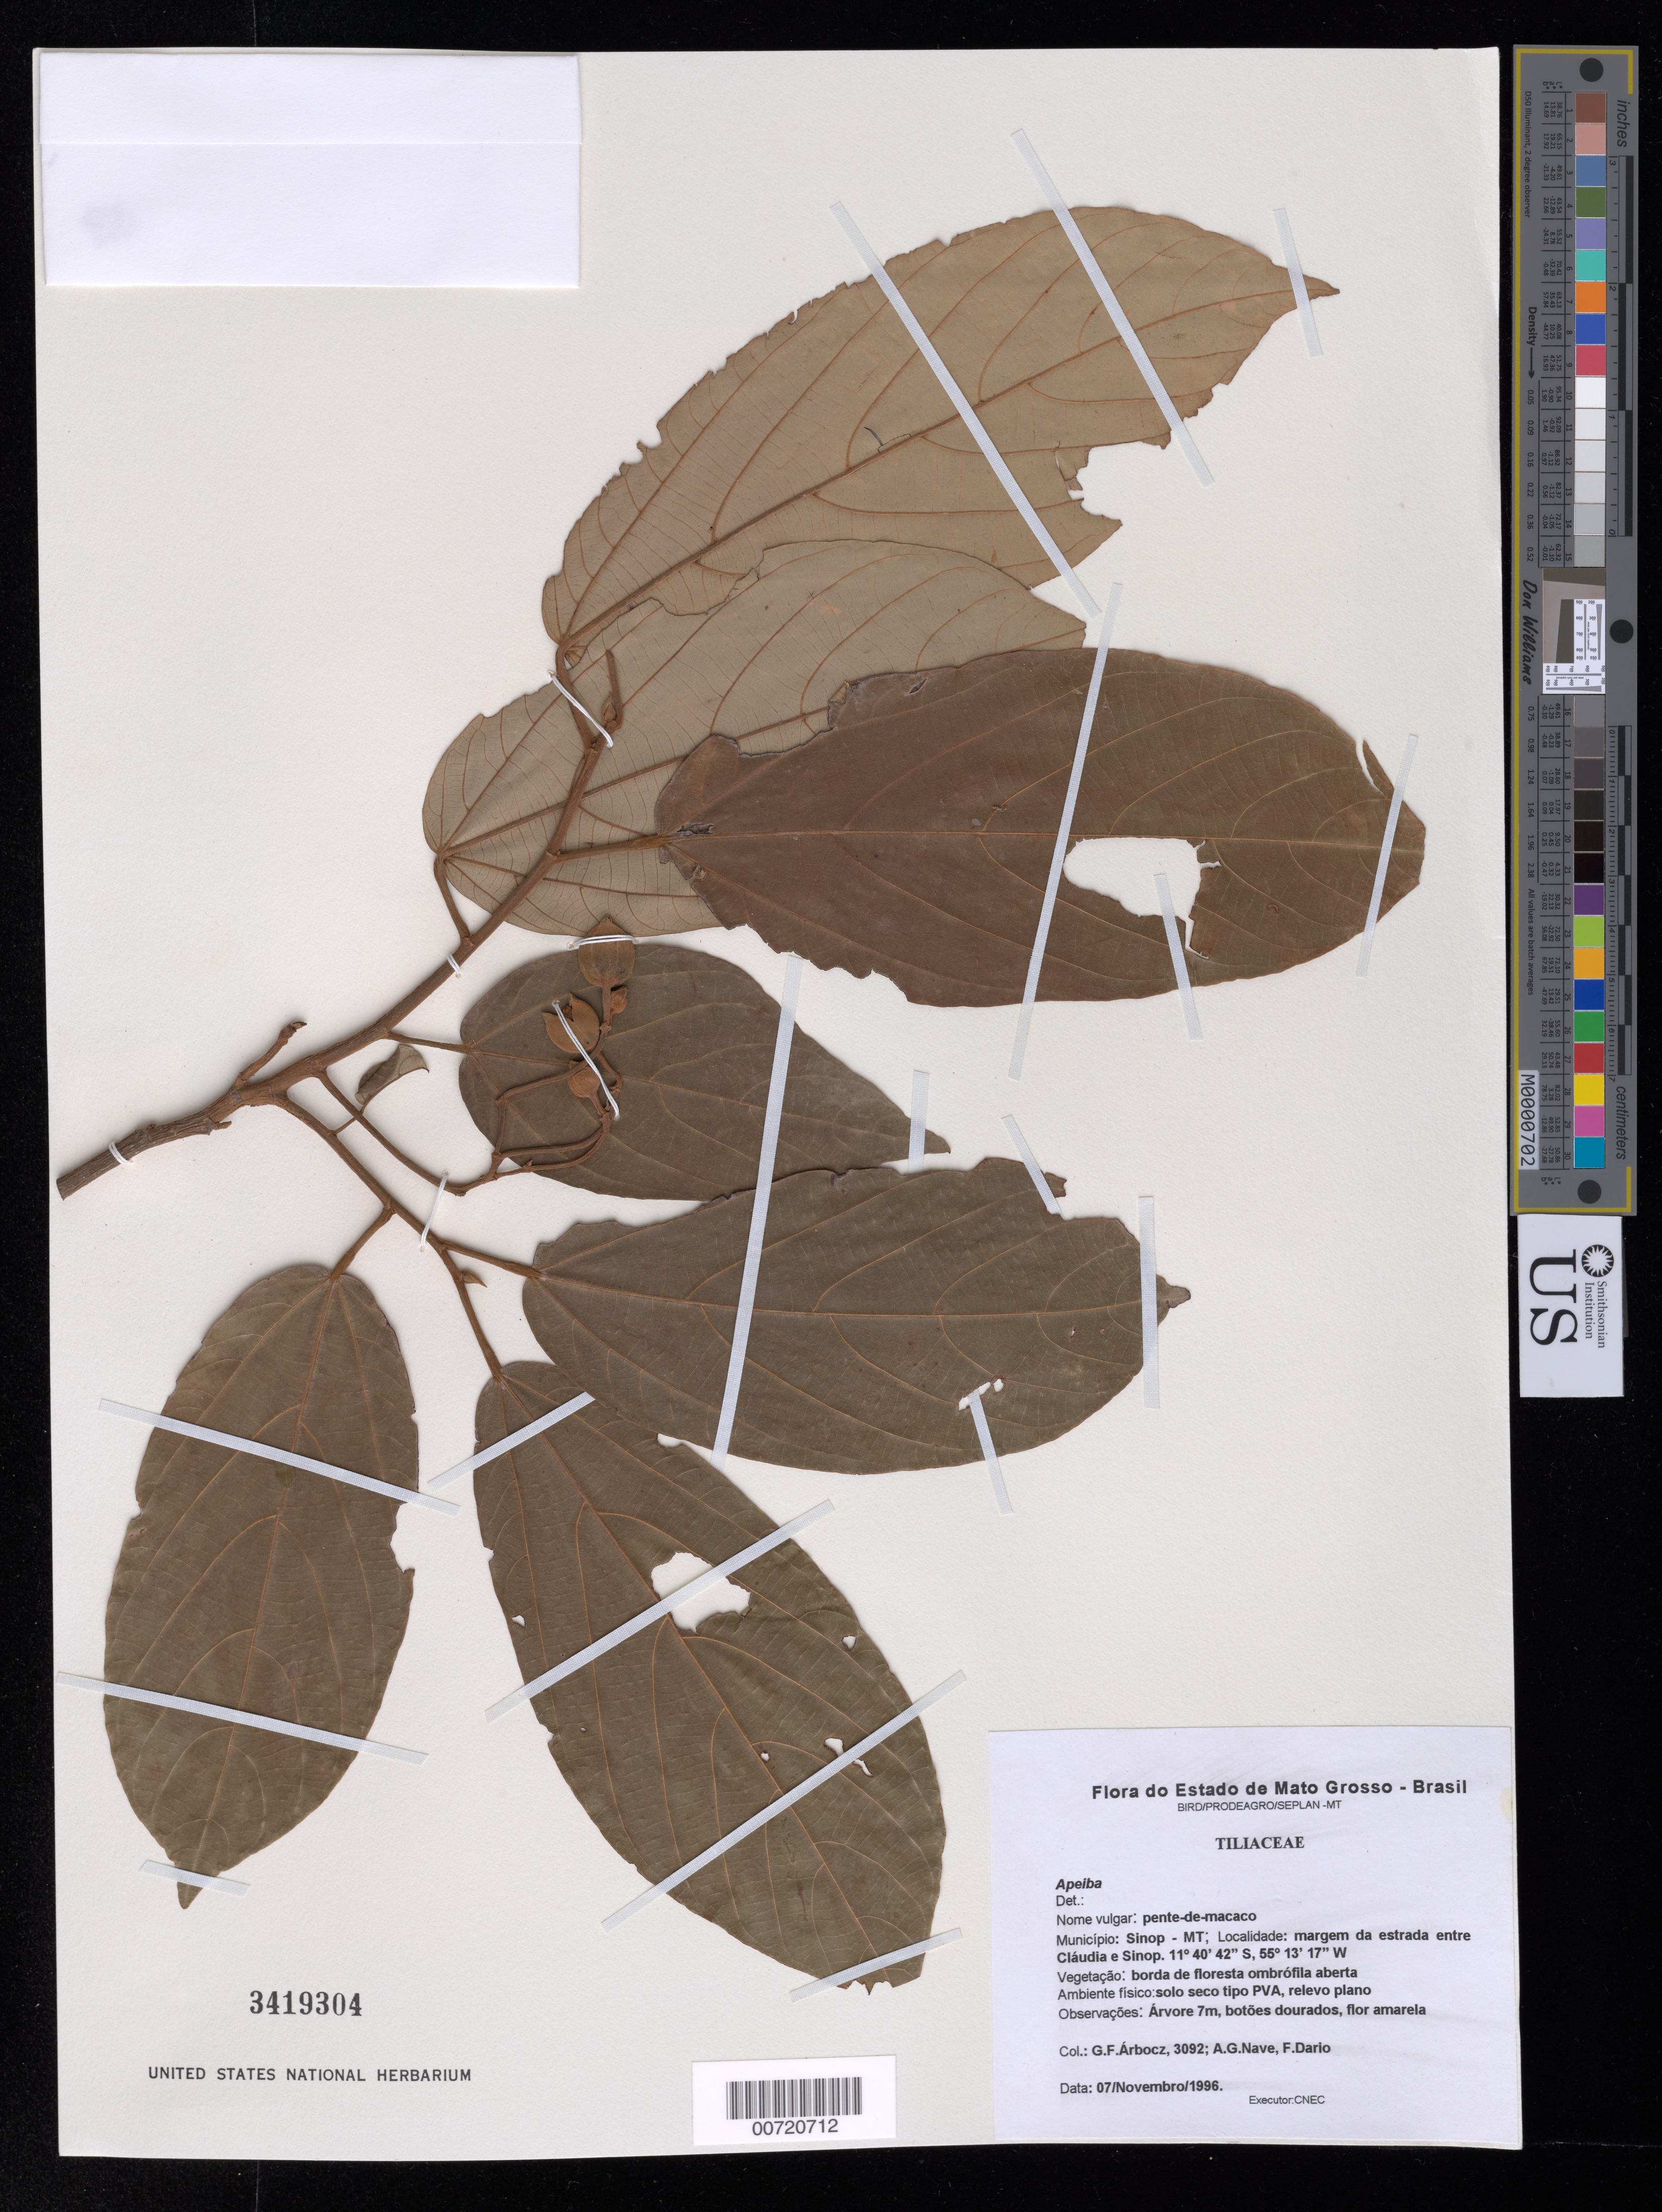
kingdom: Plantae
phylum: Tracheophyta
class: Magnoliopsida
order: Malvales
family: Malvaceae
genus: Apeiba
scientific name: Apeiba sp.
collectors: G. Árbocz, A. Nave & F. Dário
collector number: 3092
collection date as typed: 07 Nov 1996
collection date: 1996-11-07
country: Brazil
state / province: Mato Grosso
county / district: Sinop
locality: Margem da estrada entre Cláudia e Sinop.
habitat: Borda de floresta ombrófila aberta.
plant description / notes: Common name: Pente-de-macaco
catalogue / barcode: US 3419304